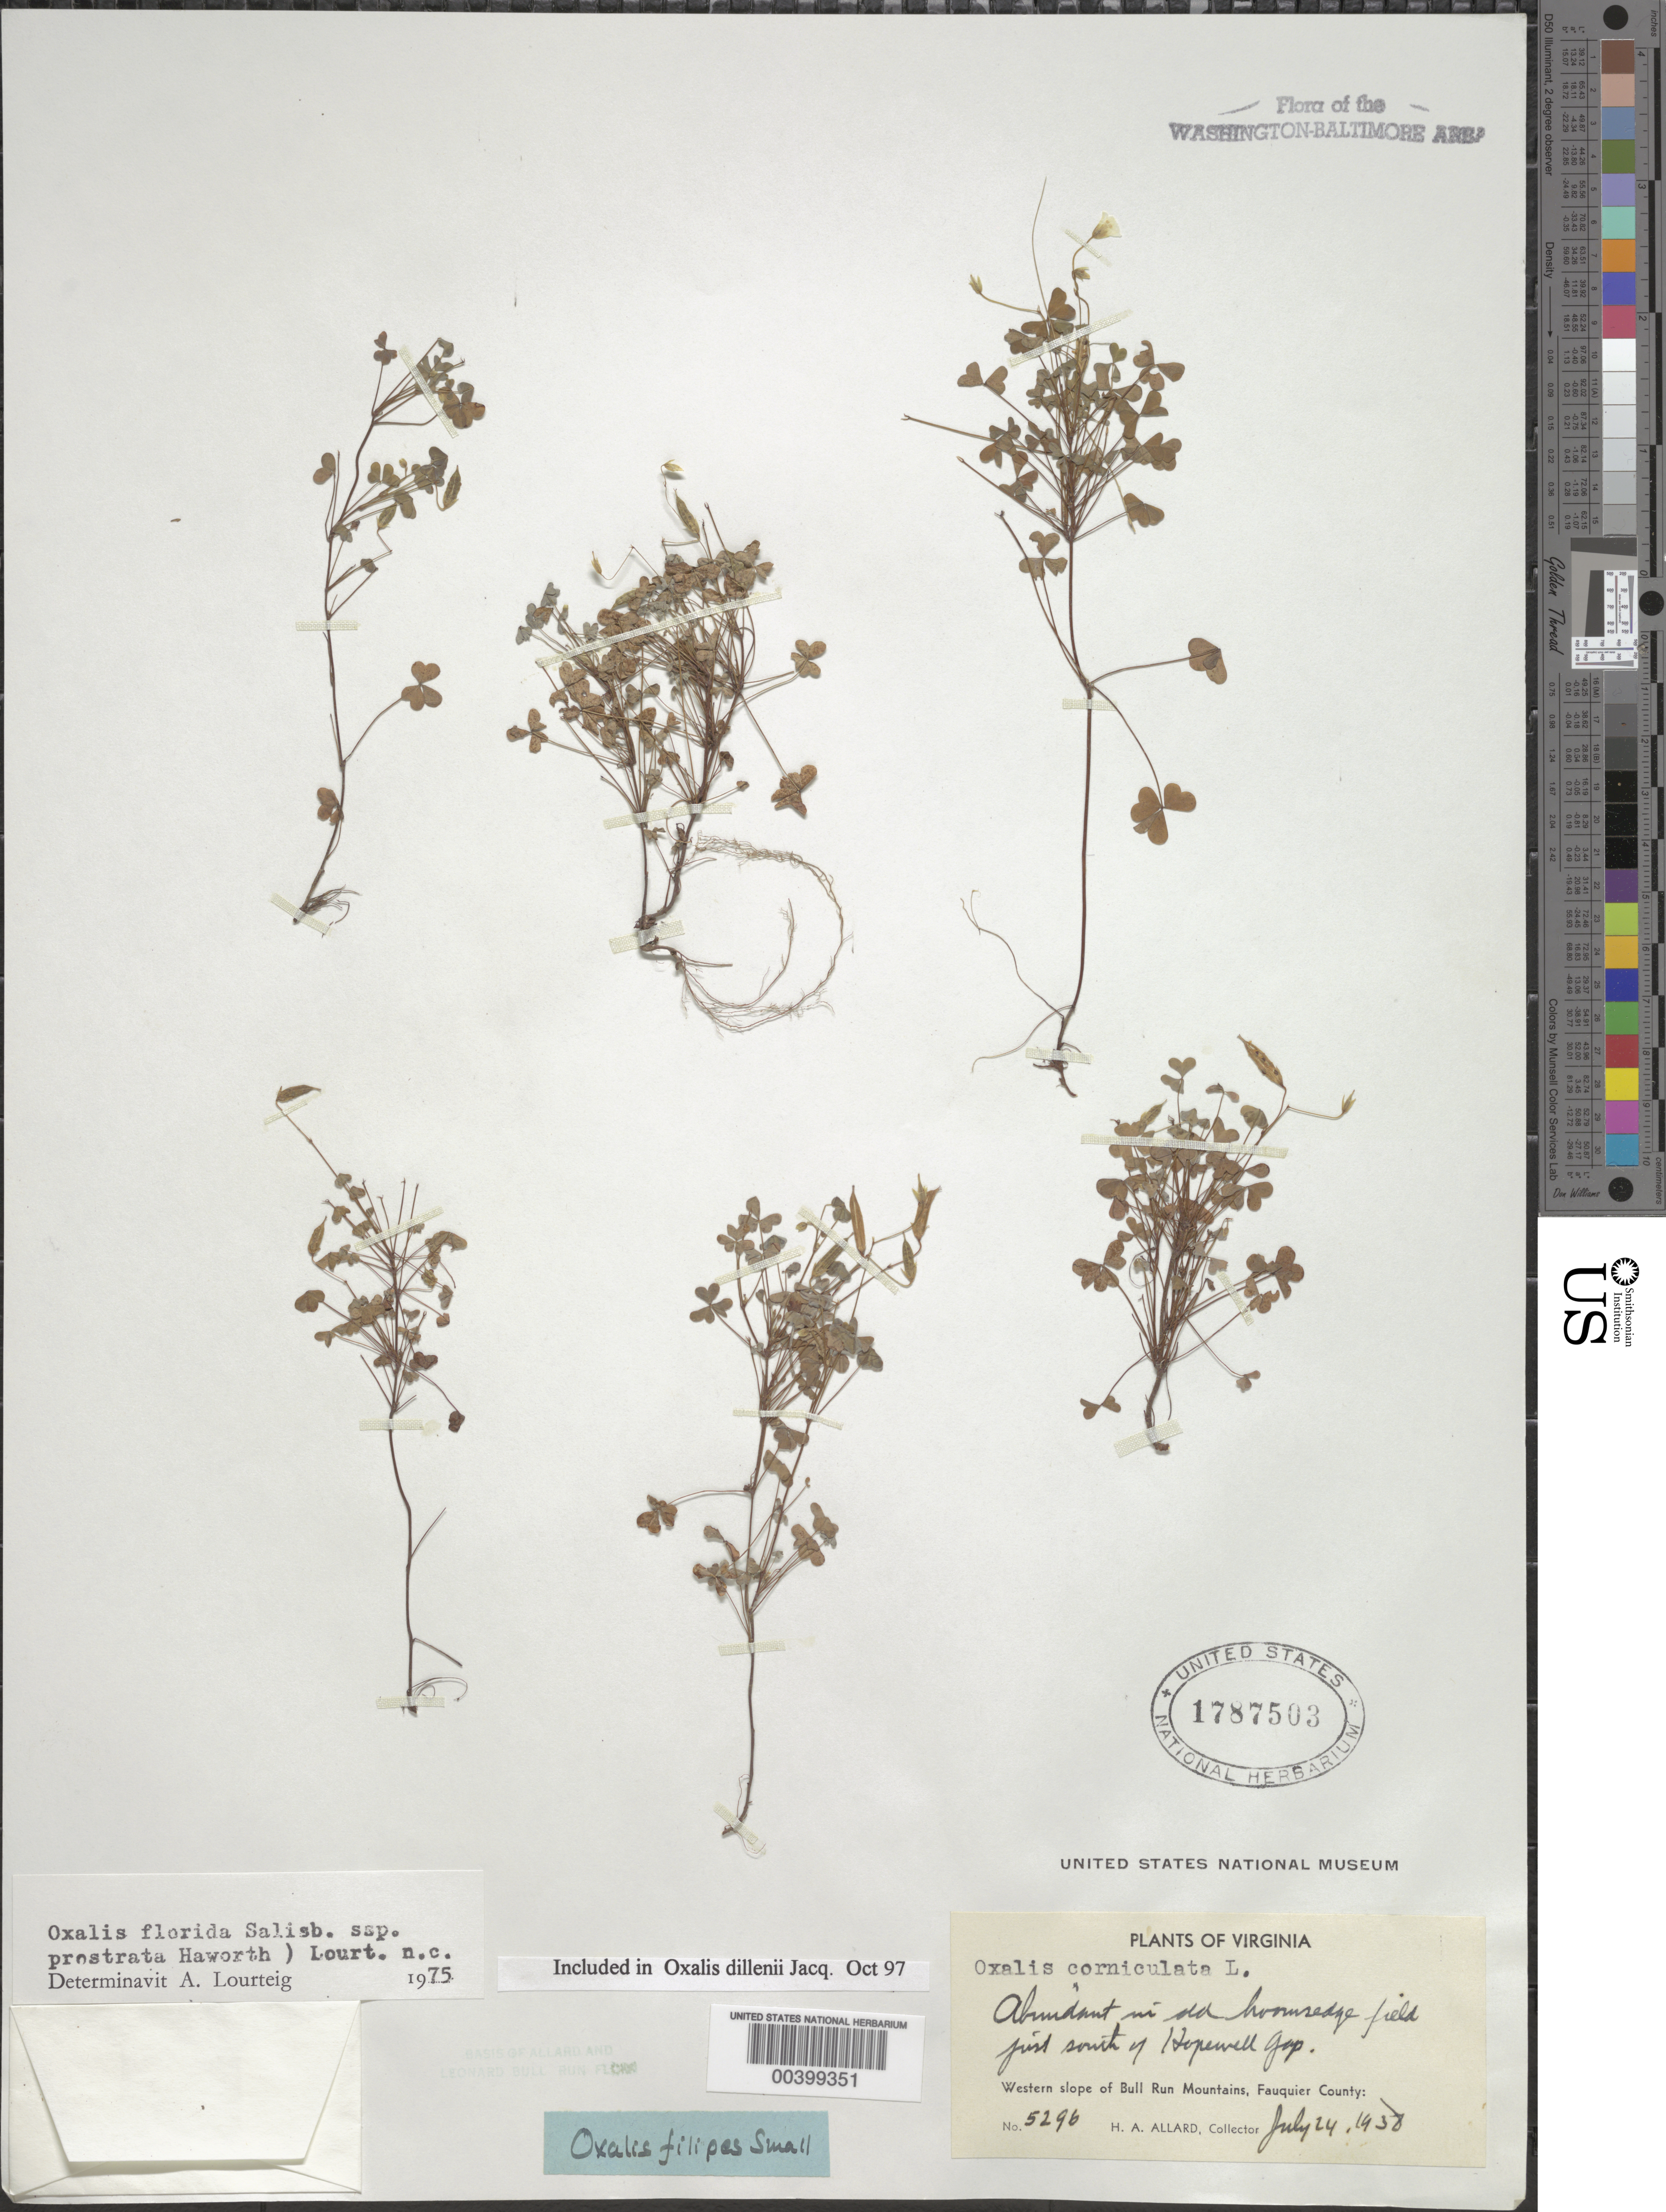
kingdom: Plantae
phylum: Tracheophyta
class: Magnoliopsida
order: Oxalidales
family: Oxalidaceae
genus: Oxalis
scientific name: Oxalis dillenii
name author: Jacq.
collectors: H. A. Allard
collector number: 5296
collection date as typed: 24 Jul 1938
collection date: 1938-07-24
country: United States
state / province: Virginia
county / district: Fauquier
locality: South of Hopewell Gap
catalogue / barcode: US 1787503